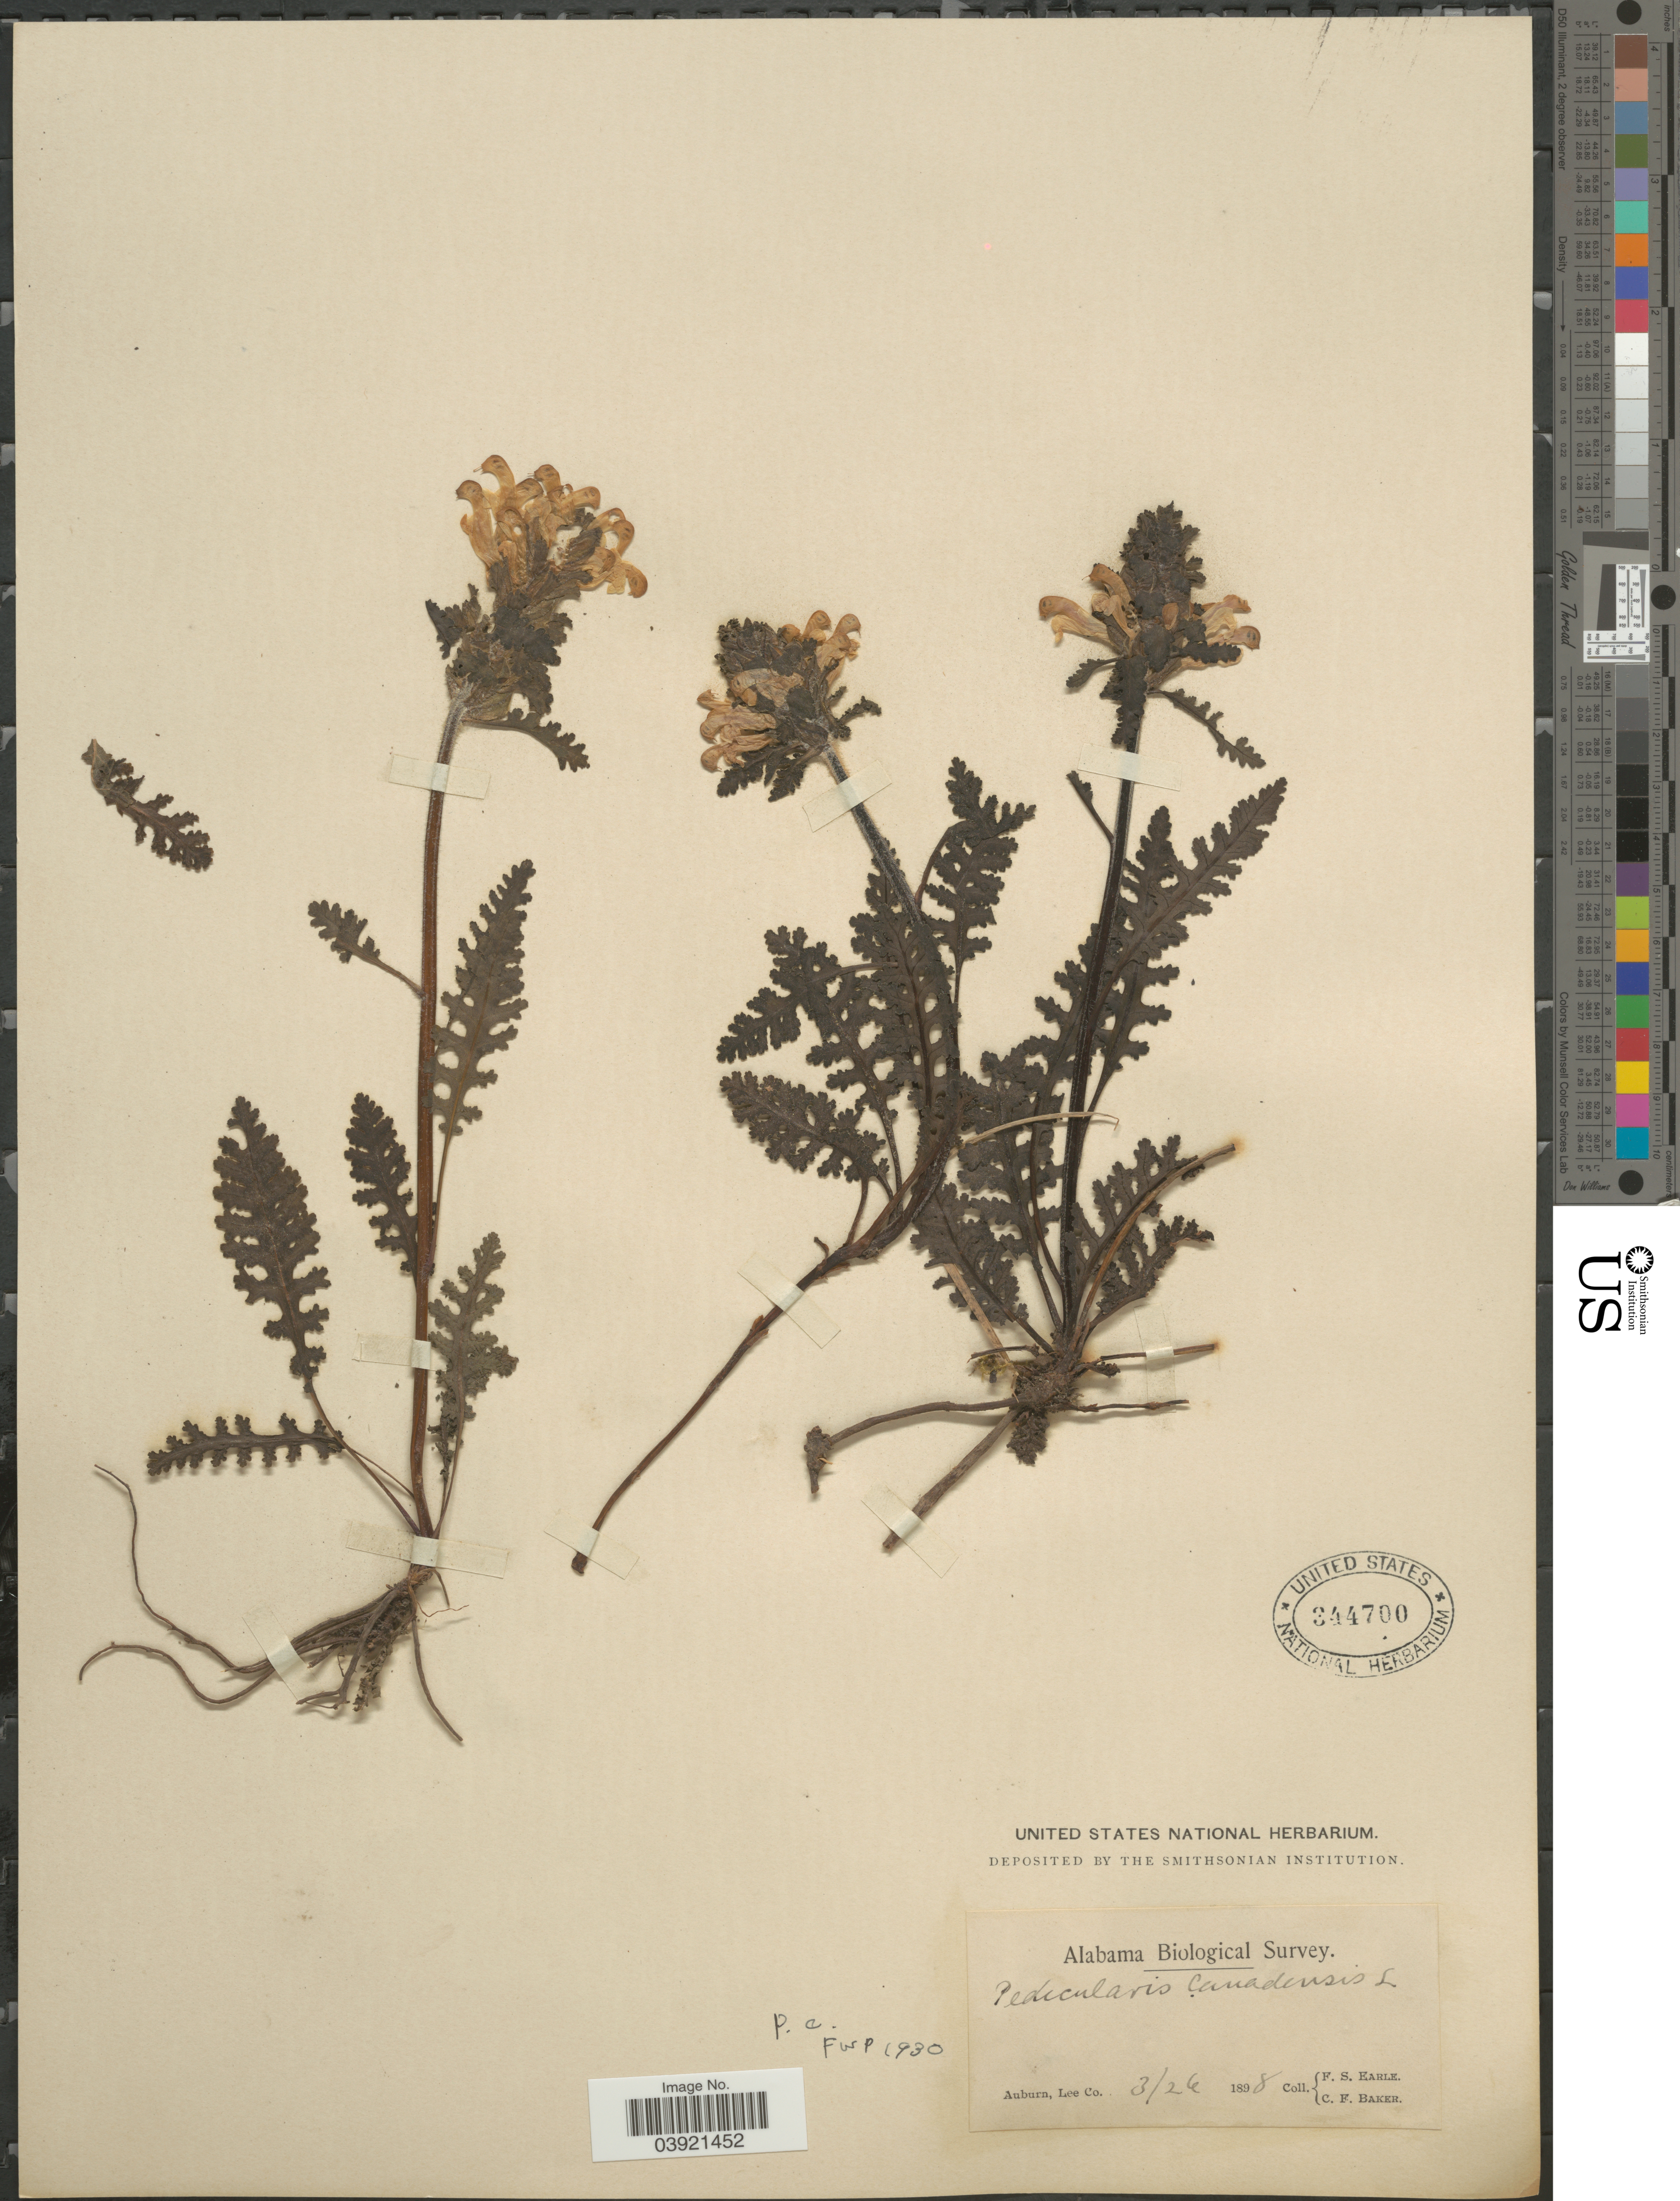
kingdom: Plantae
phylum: Tracheophyta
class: Magnoliopsida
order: Lamiales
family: Orobanchaceae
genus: Pedicularis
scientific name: Pedicularis canadensis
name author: L.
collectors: F. S. Earle & C. F. Baker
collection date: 1898-03-26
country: United States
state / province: Alabama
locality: Auburn, Lee Co.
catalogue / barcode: US 344700